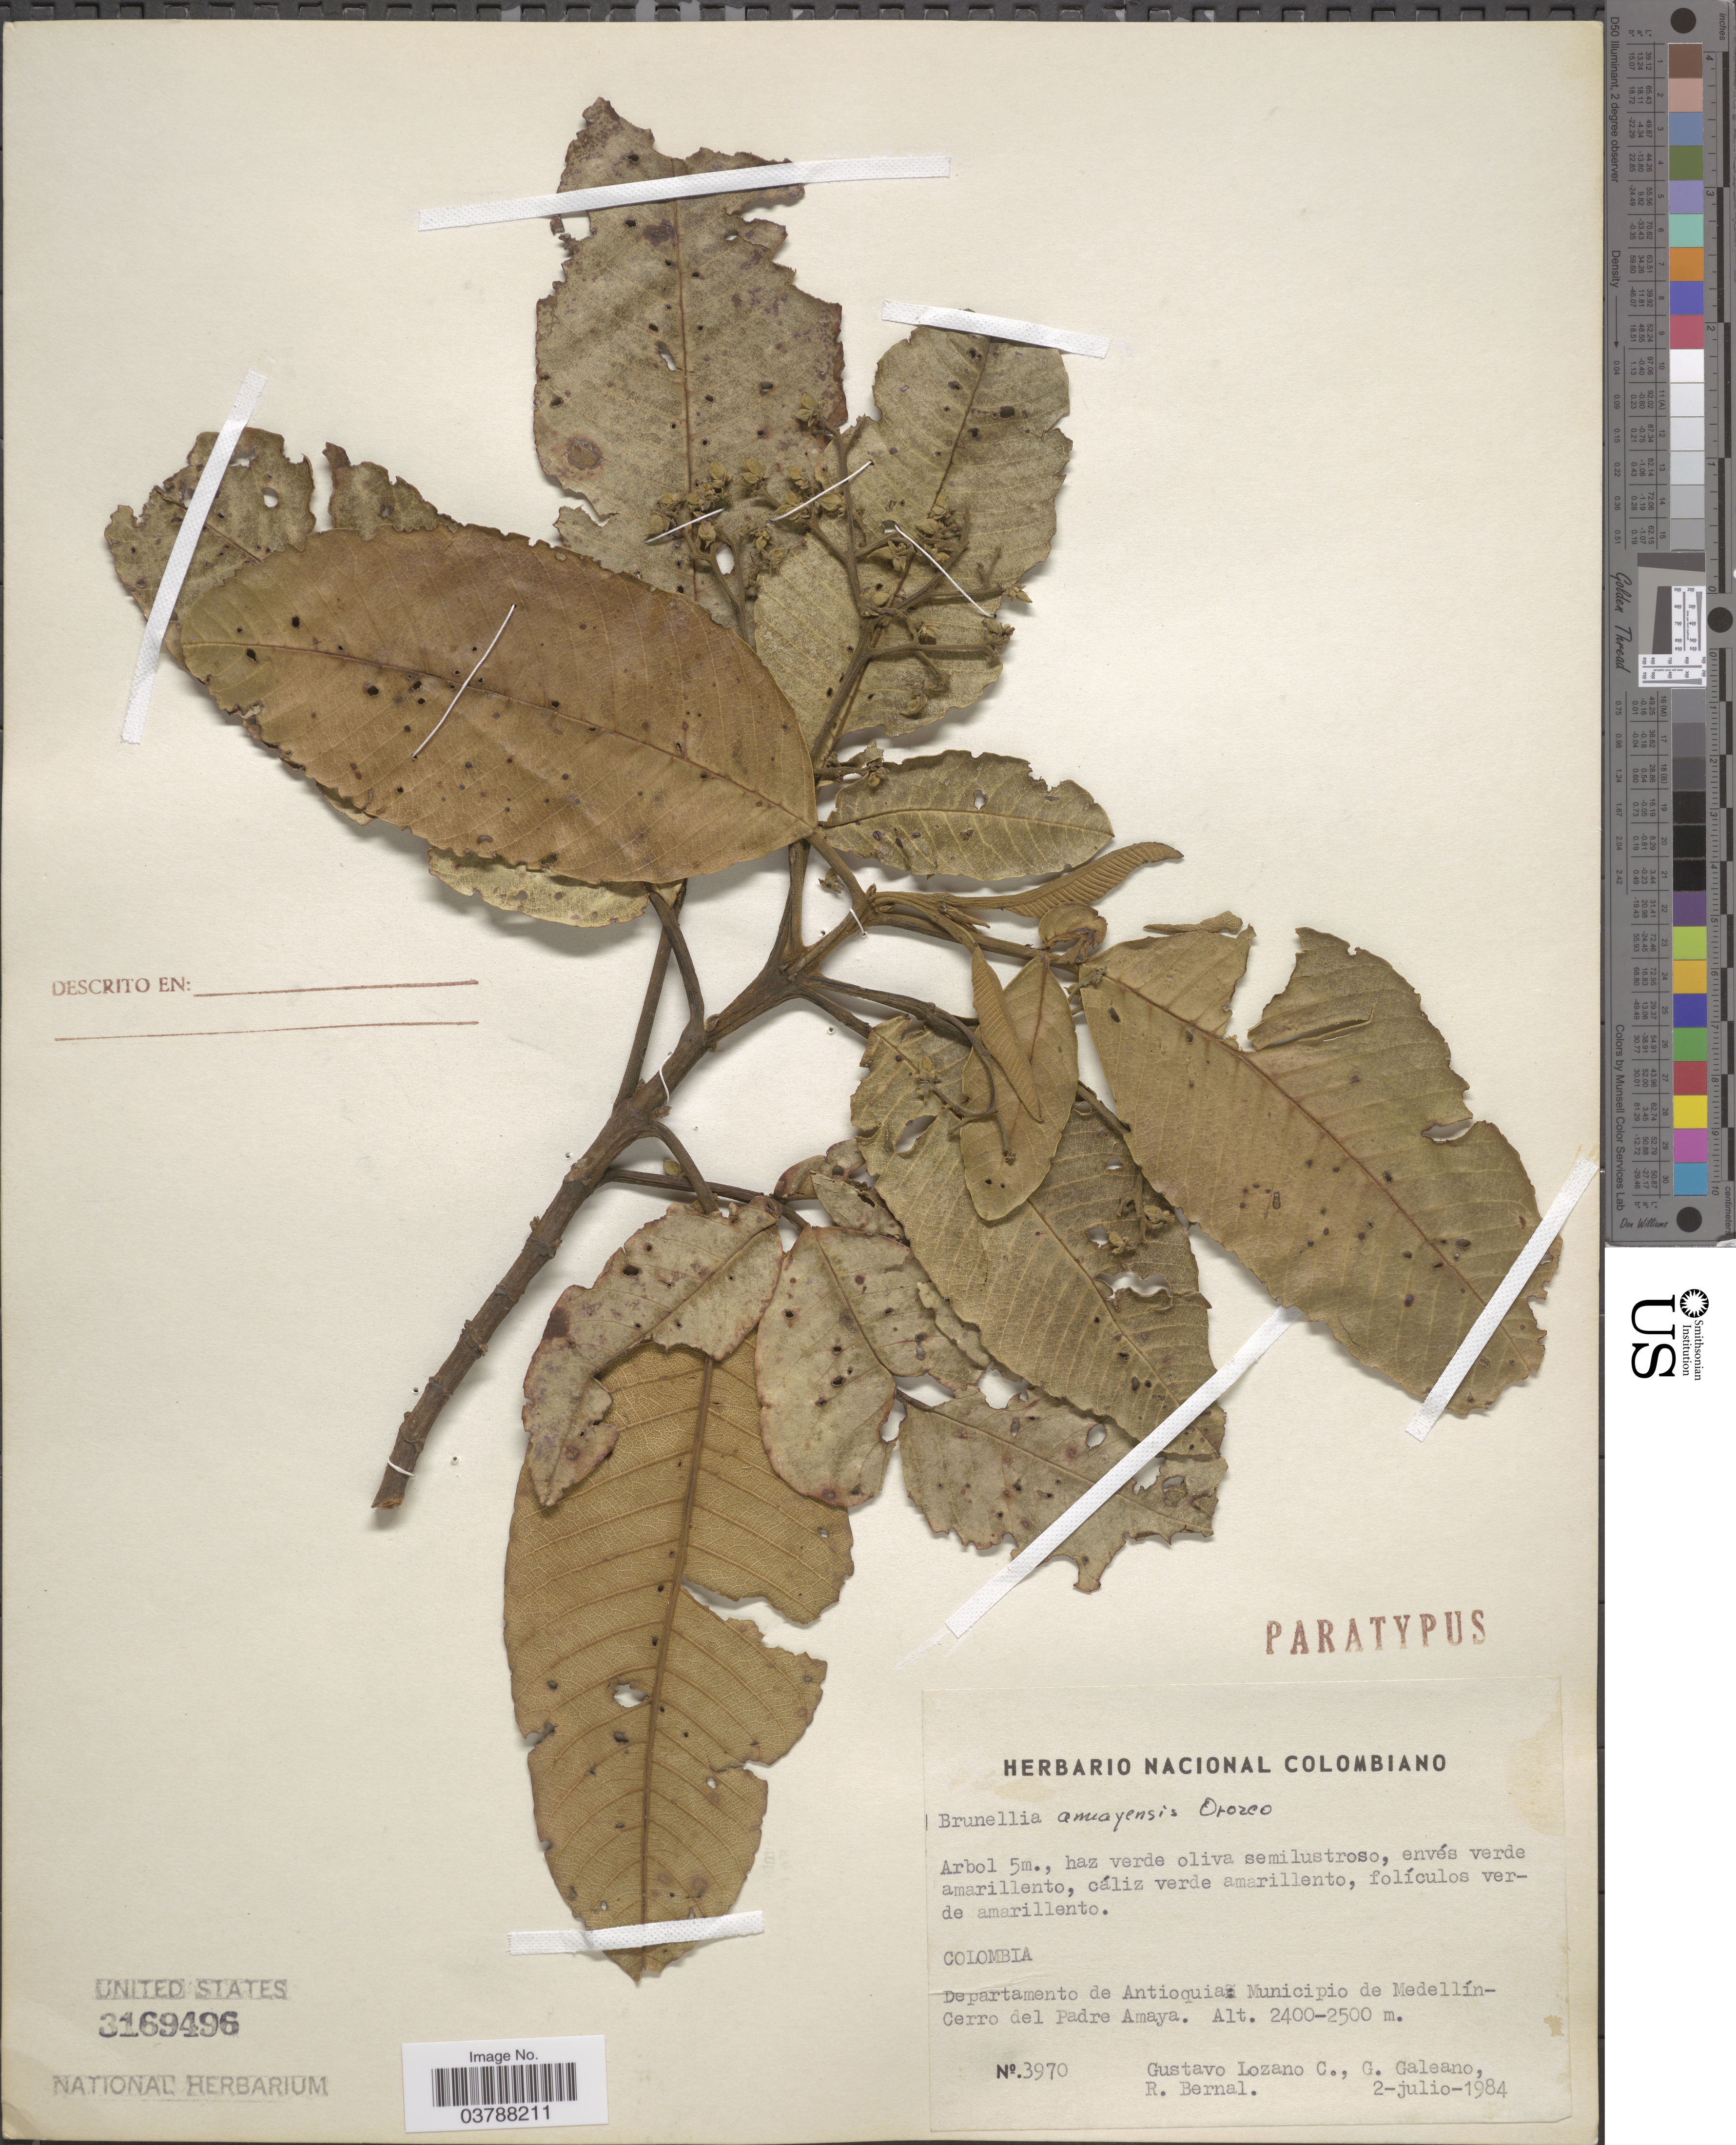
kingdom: Plantae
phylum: Tracheophyta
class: Magnoliopsida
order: Oxalidales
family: Brunelliaceae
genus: Brunellia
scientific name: Brunellia amayensis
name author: C.I. Orozco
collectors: G. Lozano-Contreras, G. Galeano & R. Bernal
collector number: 3970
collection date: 1984-07-02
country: Colombia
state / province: Antioquia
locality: Departamento de Antioquia: Municipio de Medellín-Cerro del Padre Amaya.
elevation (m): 2400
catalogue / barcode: US 3169496